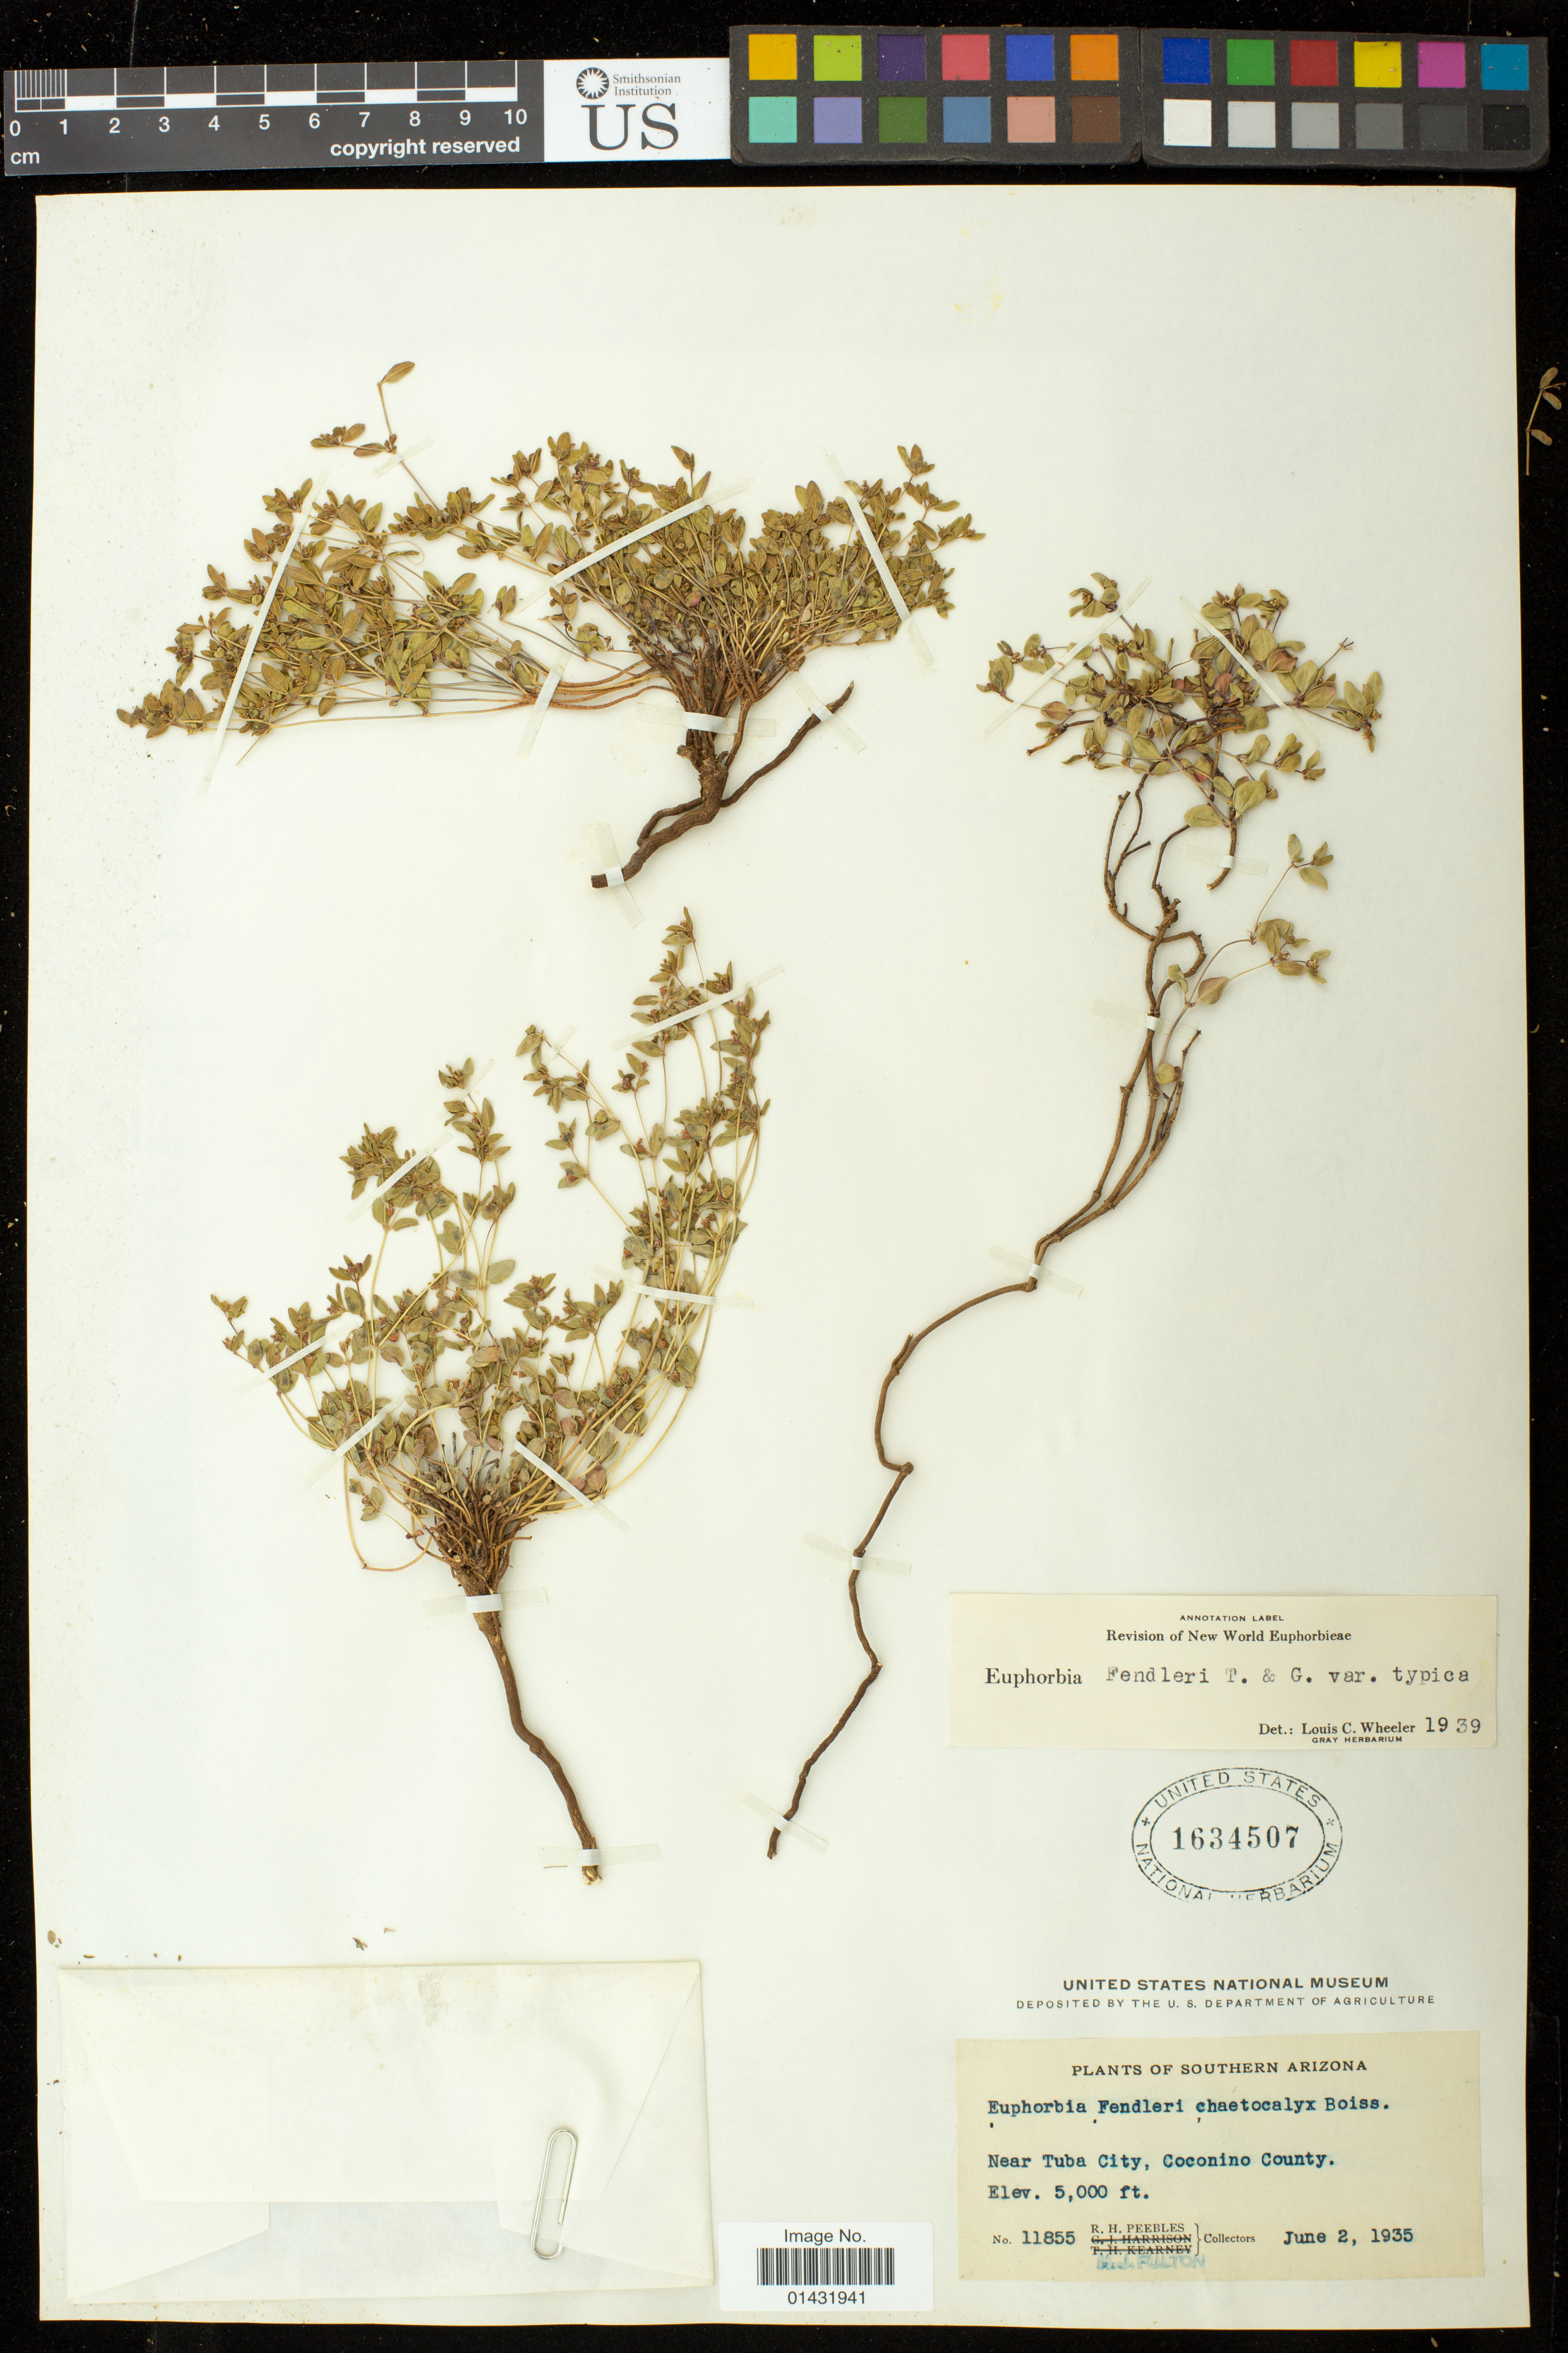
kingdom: Plantae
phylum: Tracheophyta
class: Magnoliopsida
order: Malpighiales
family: Euphorbiaceae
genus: Euphorbia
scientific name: Euphorbia fendleri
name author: Torr. & A. Gray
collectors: R. H. Peebles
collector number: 11855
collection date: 1935-06-02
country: United States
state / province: Arizona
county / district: Coconino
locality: Near Tuba City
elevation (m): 1524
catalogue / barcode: US 1634507